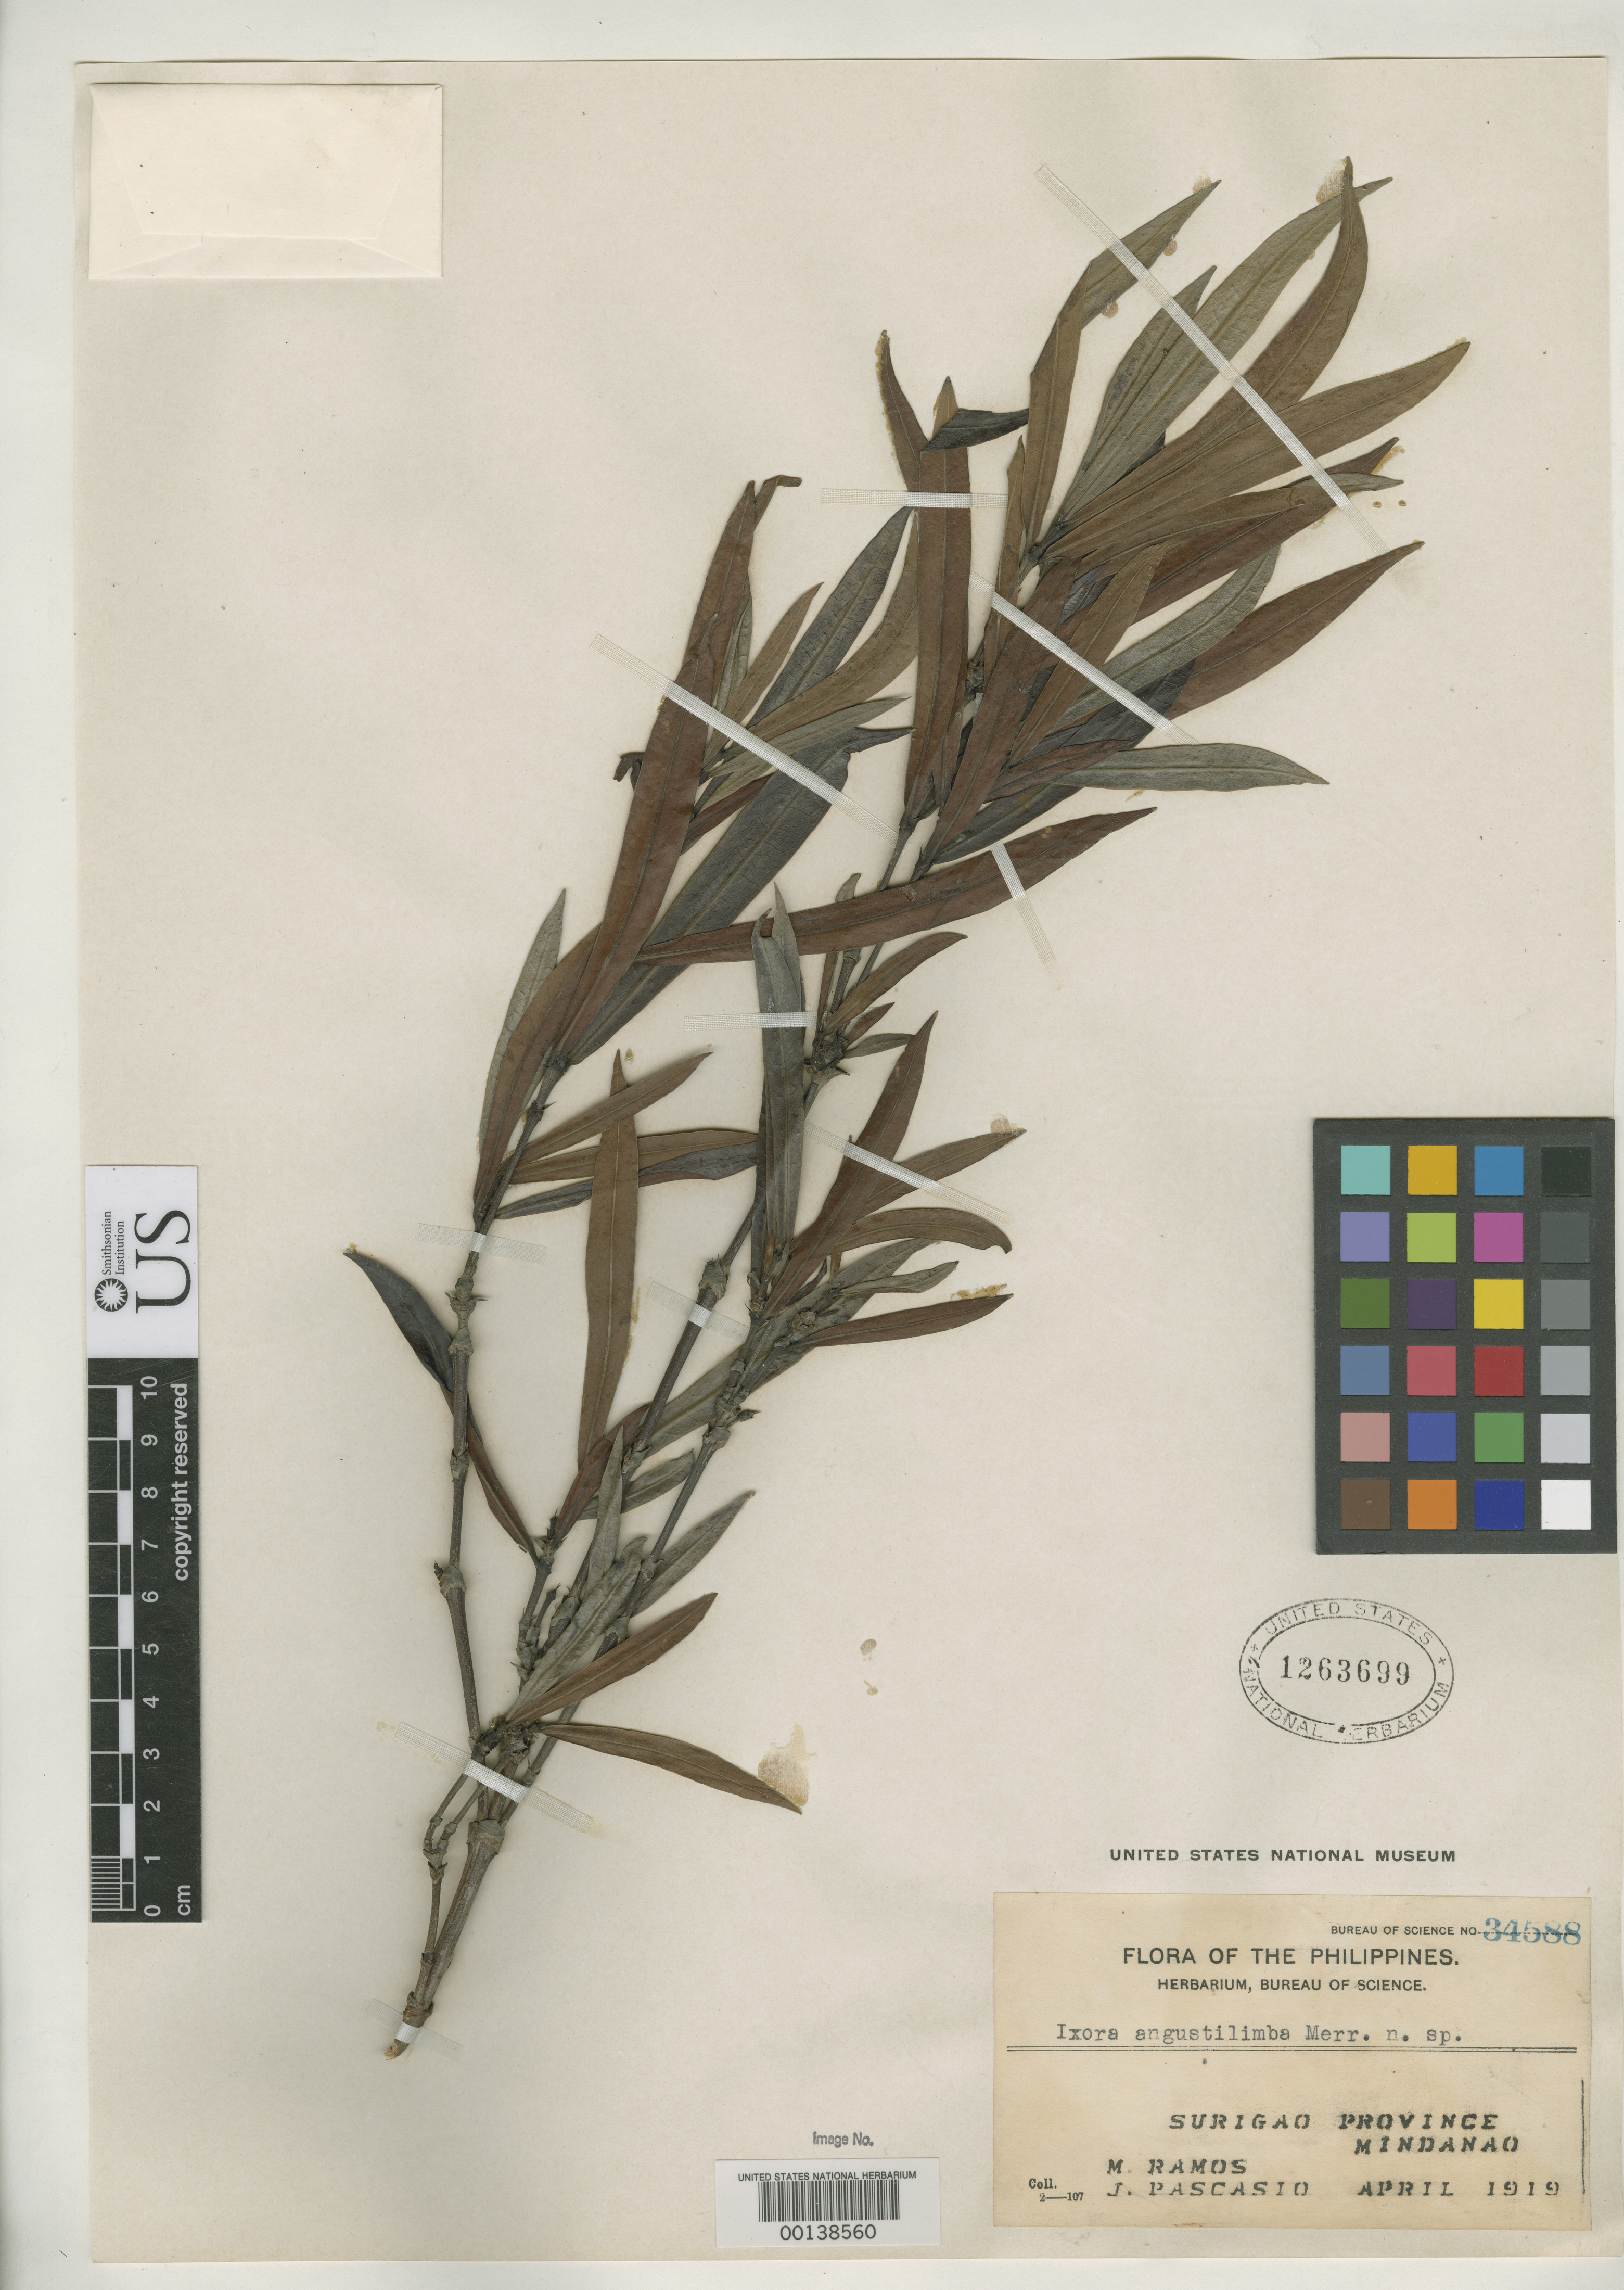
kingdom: Plantae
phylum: Tracheophyta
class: Magnoliopsida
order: Gentianales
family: Rubiaceae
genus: Ixora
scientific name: Ixora angustilimba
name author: Merr.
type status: Isotype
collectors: M. Ramos & J. Pascasio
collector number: Bur. Sci. 34588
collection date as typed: Apr 1919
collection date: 1919-04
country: Philippines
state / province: Caraga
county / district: Surigao del Norte / Surigao del Sur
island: Mindanao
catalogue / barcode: US 1263699